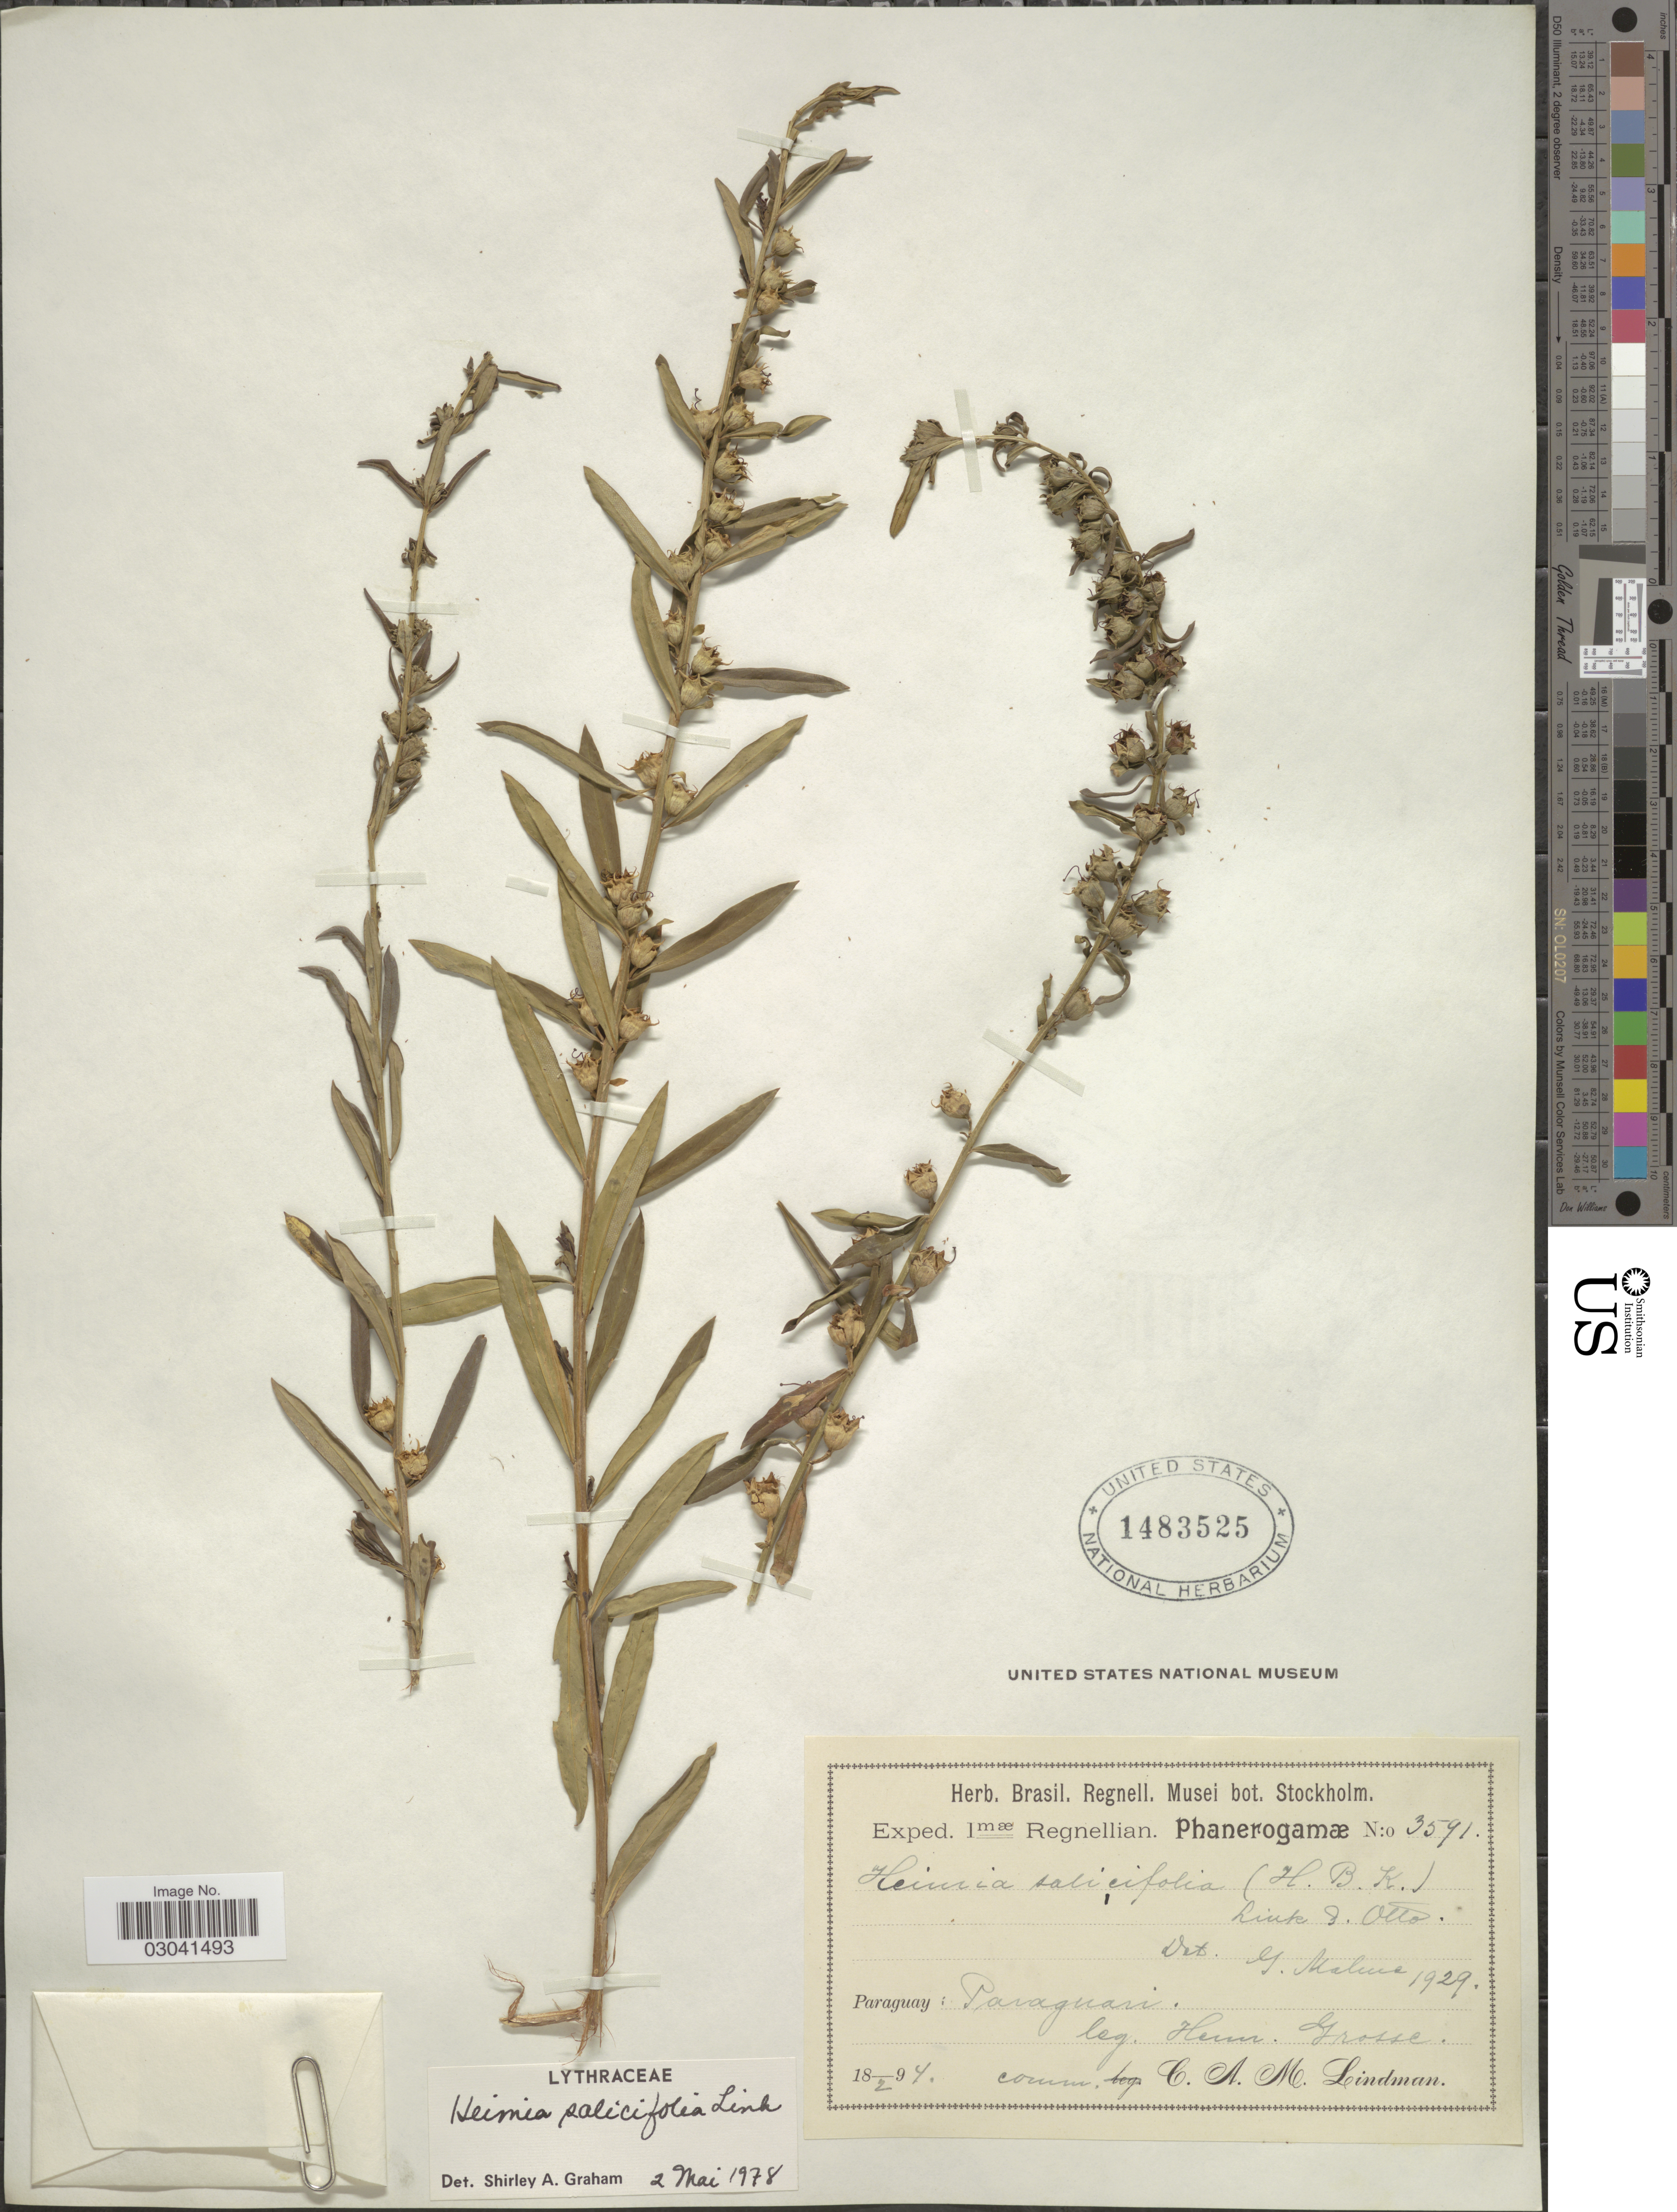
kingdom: Plantae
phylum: Tracheophyta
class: Magnoliopsida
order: Myrtales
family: Lythraceae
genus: Heimia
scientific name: Heimia salicifolia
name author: Link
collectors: H. Grosse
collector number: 3591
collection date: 1894-02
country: Paraguay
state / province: Paraguari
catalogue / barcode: US 1483525